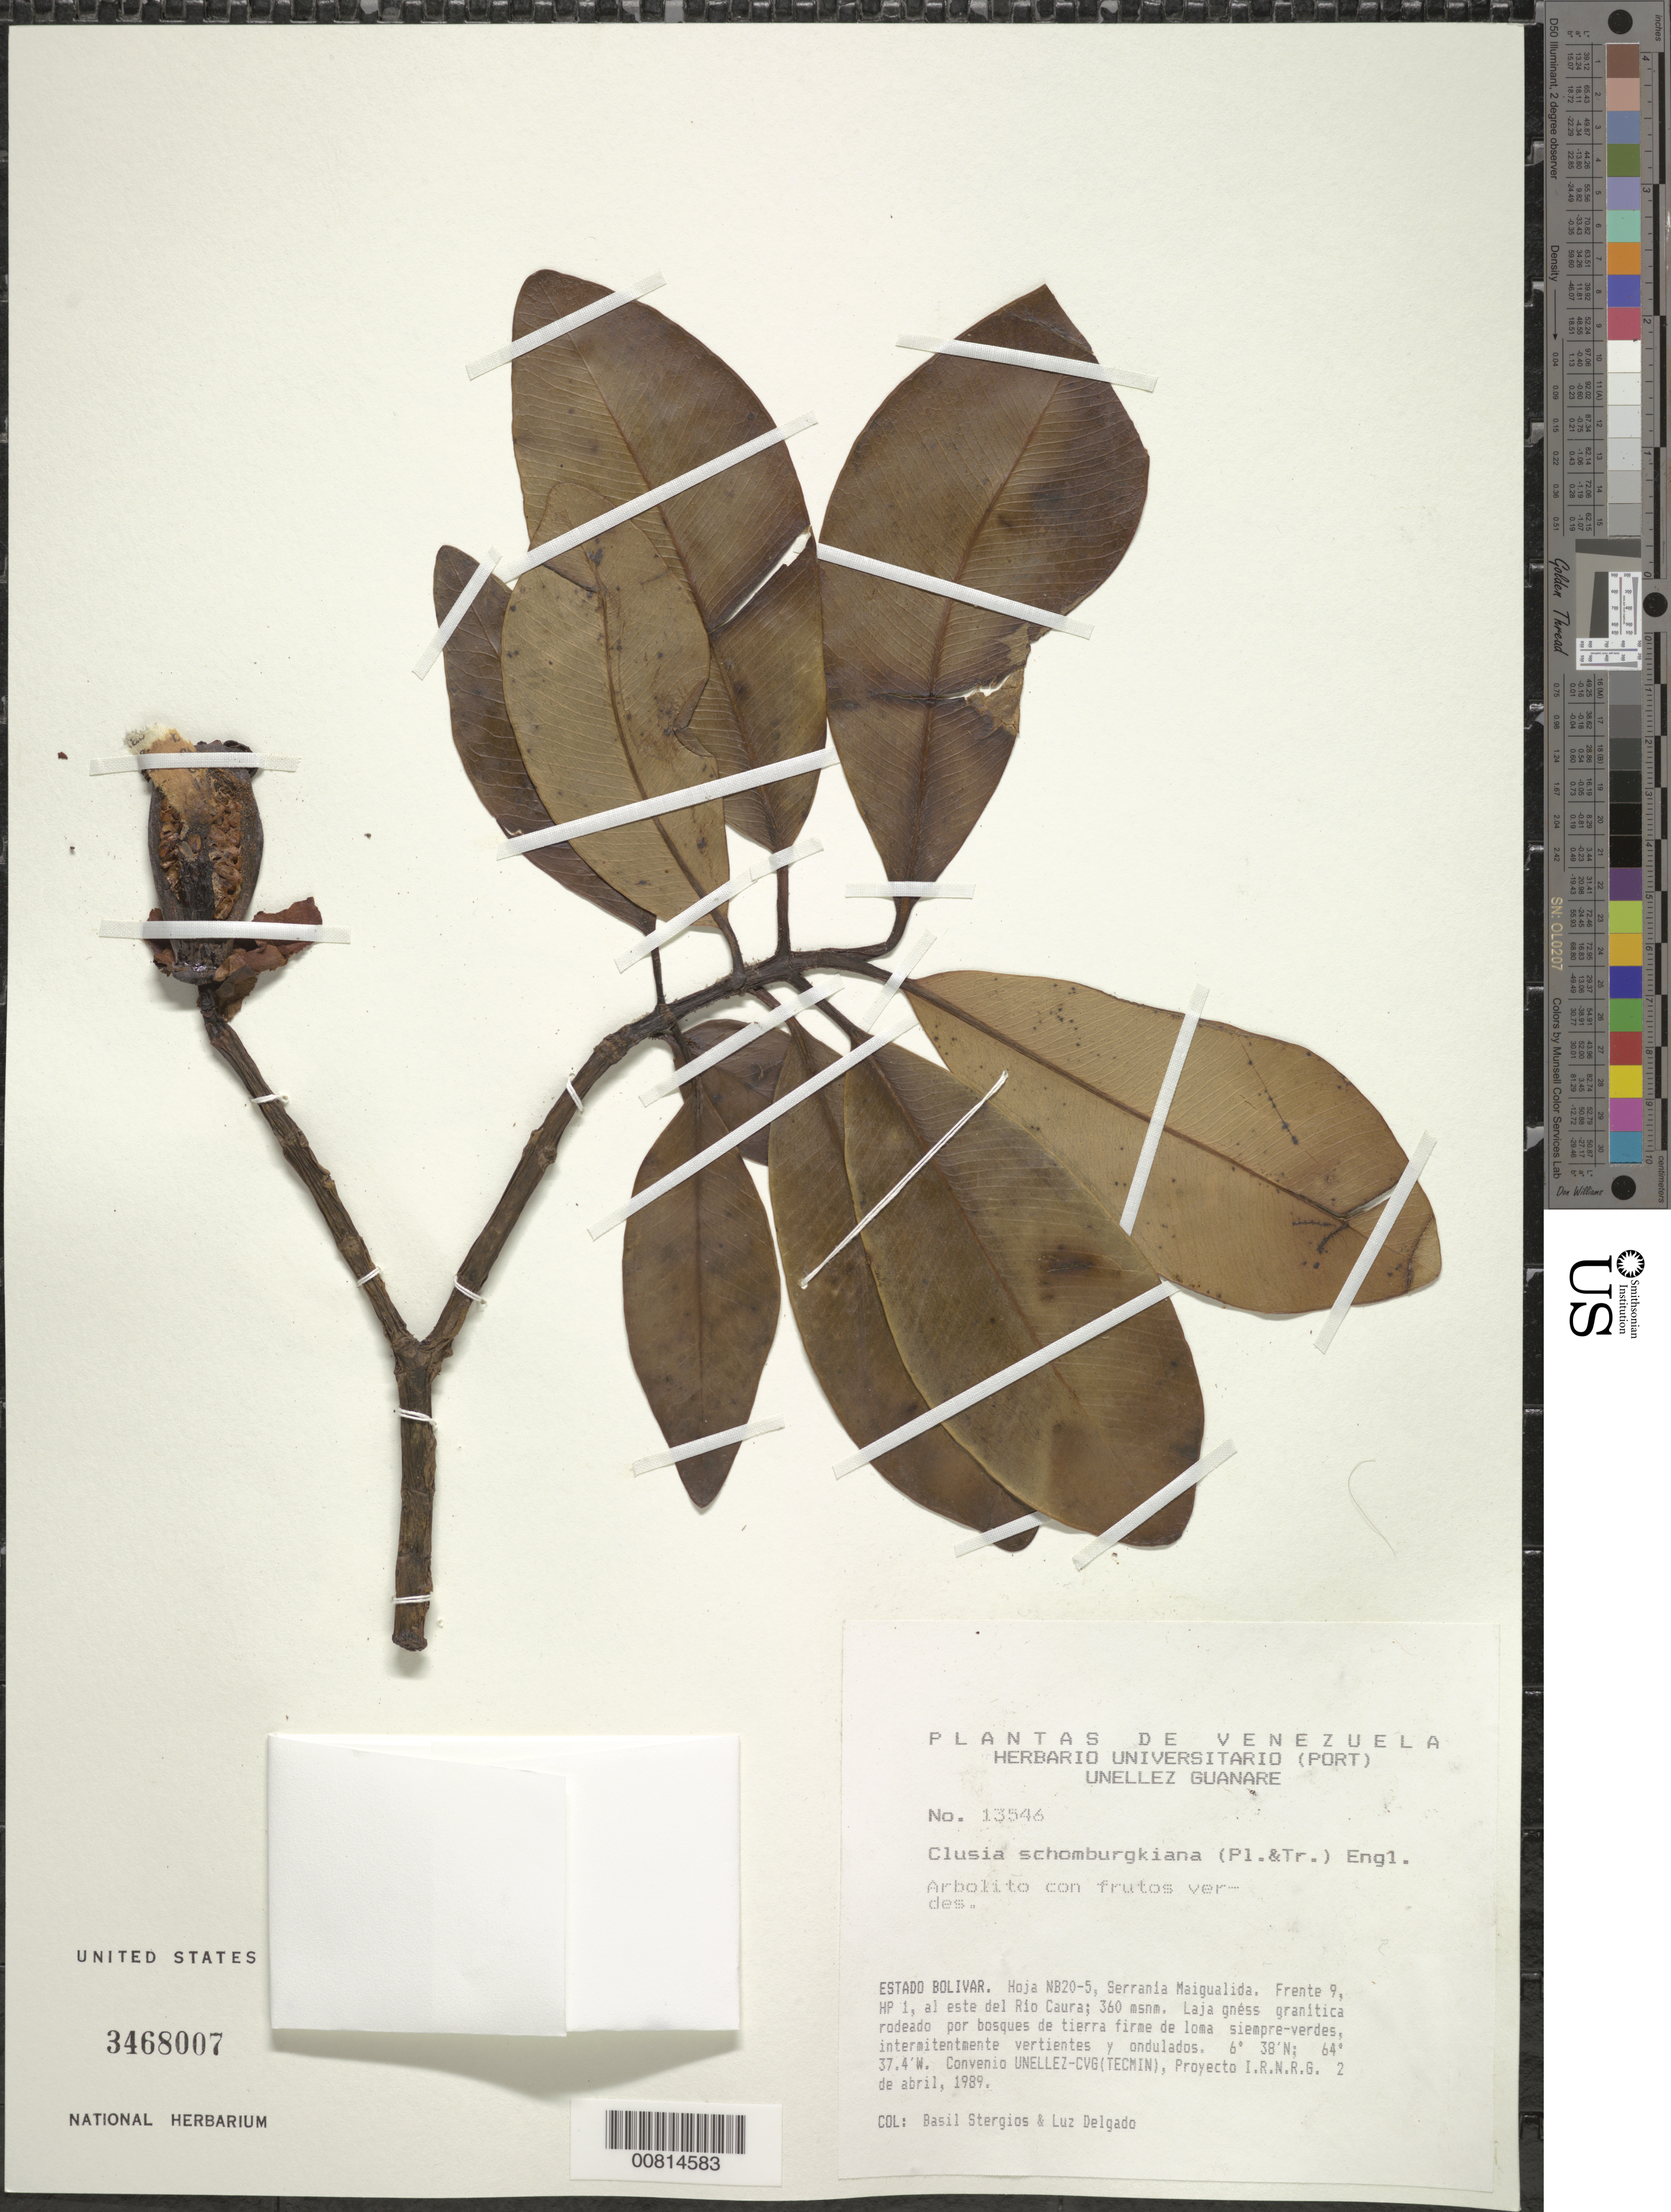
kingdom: Plantae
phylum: Tracheophyta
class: Magnoliopsida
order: Malpighiales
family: Clusiaceae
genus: Clusia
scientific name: Clusia schomburgkiana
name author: (Planch. & Triana) Benth. ex Engl.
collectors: B. G. Stergios & L. Delgado V.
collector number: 13546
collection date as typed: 2-Apr-89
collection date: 1989-04-02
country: Venezuela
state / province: Bolívar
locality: Serrania Maigualida, E del río Caura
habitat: Laja gnéss granítica rodeado por bosques de tierra firme de loma siempre-verdes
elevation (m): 360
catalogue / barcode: US 3468007